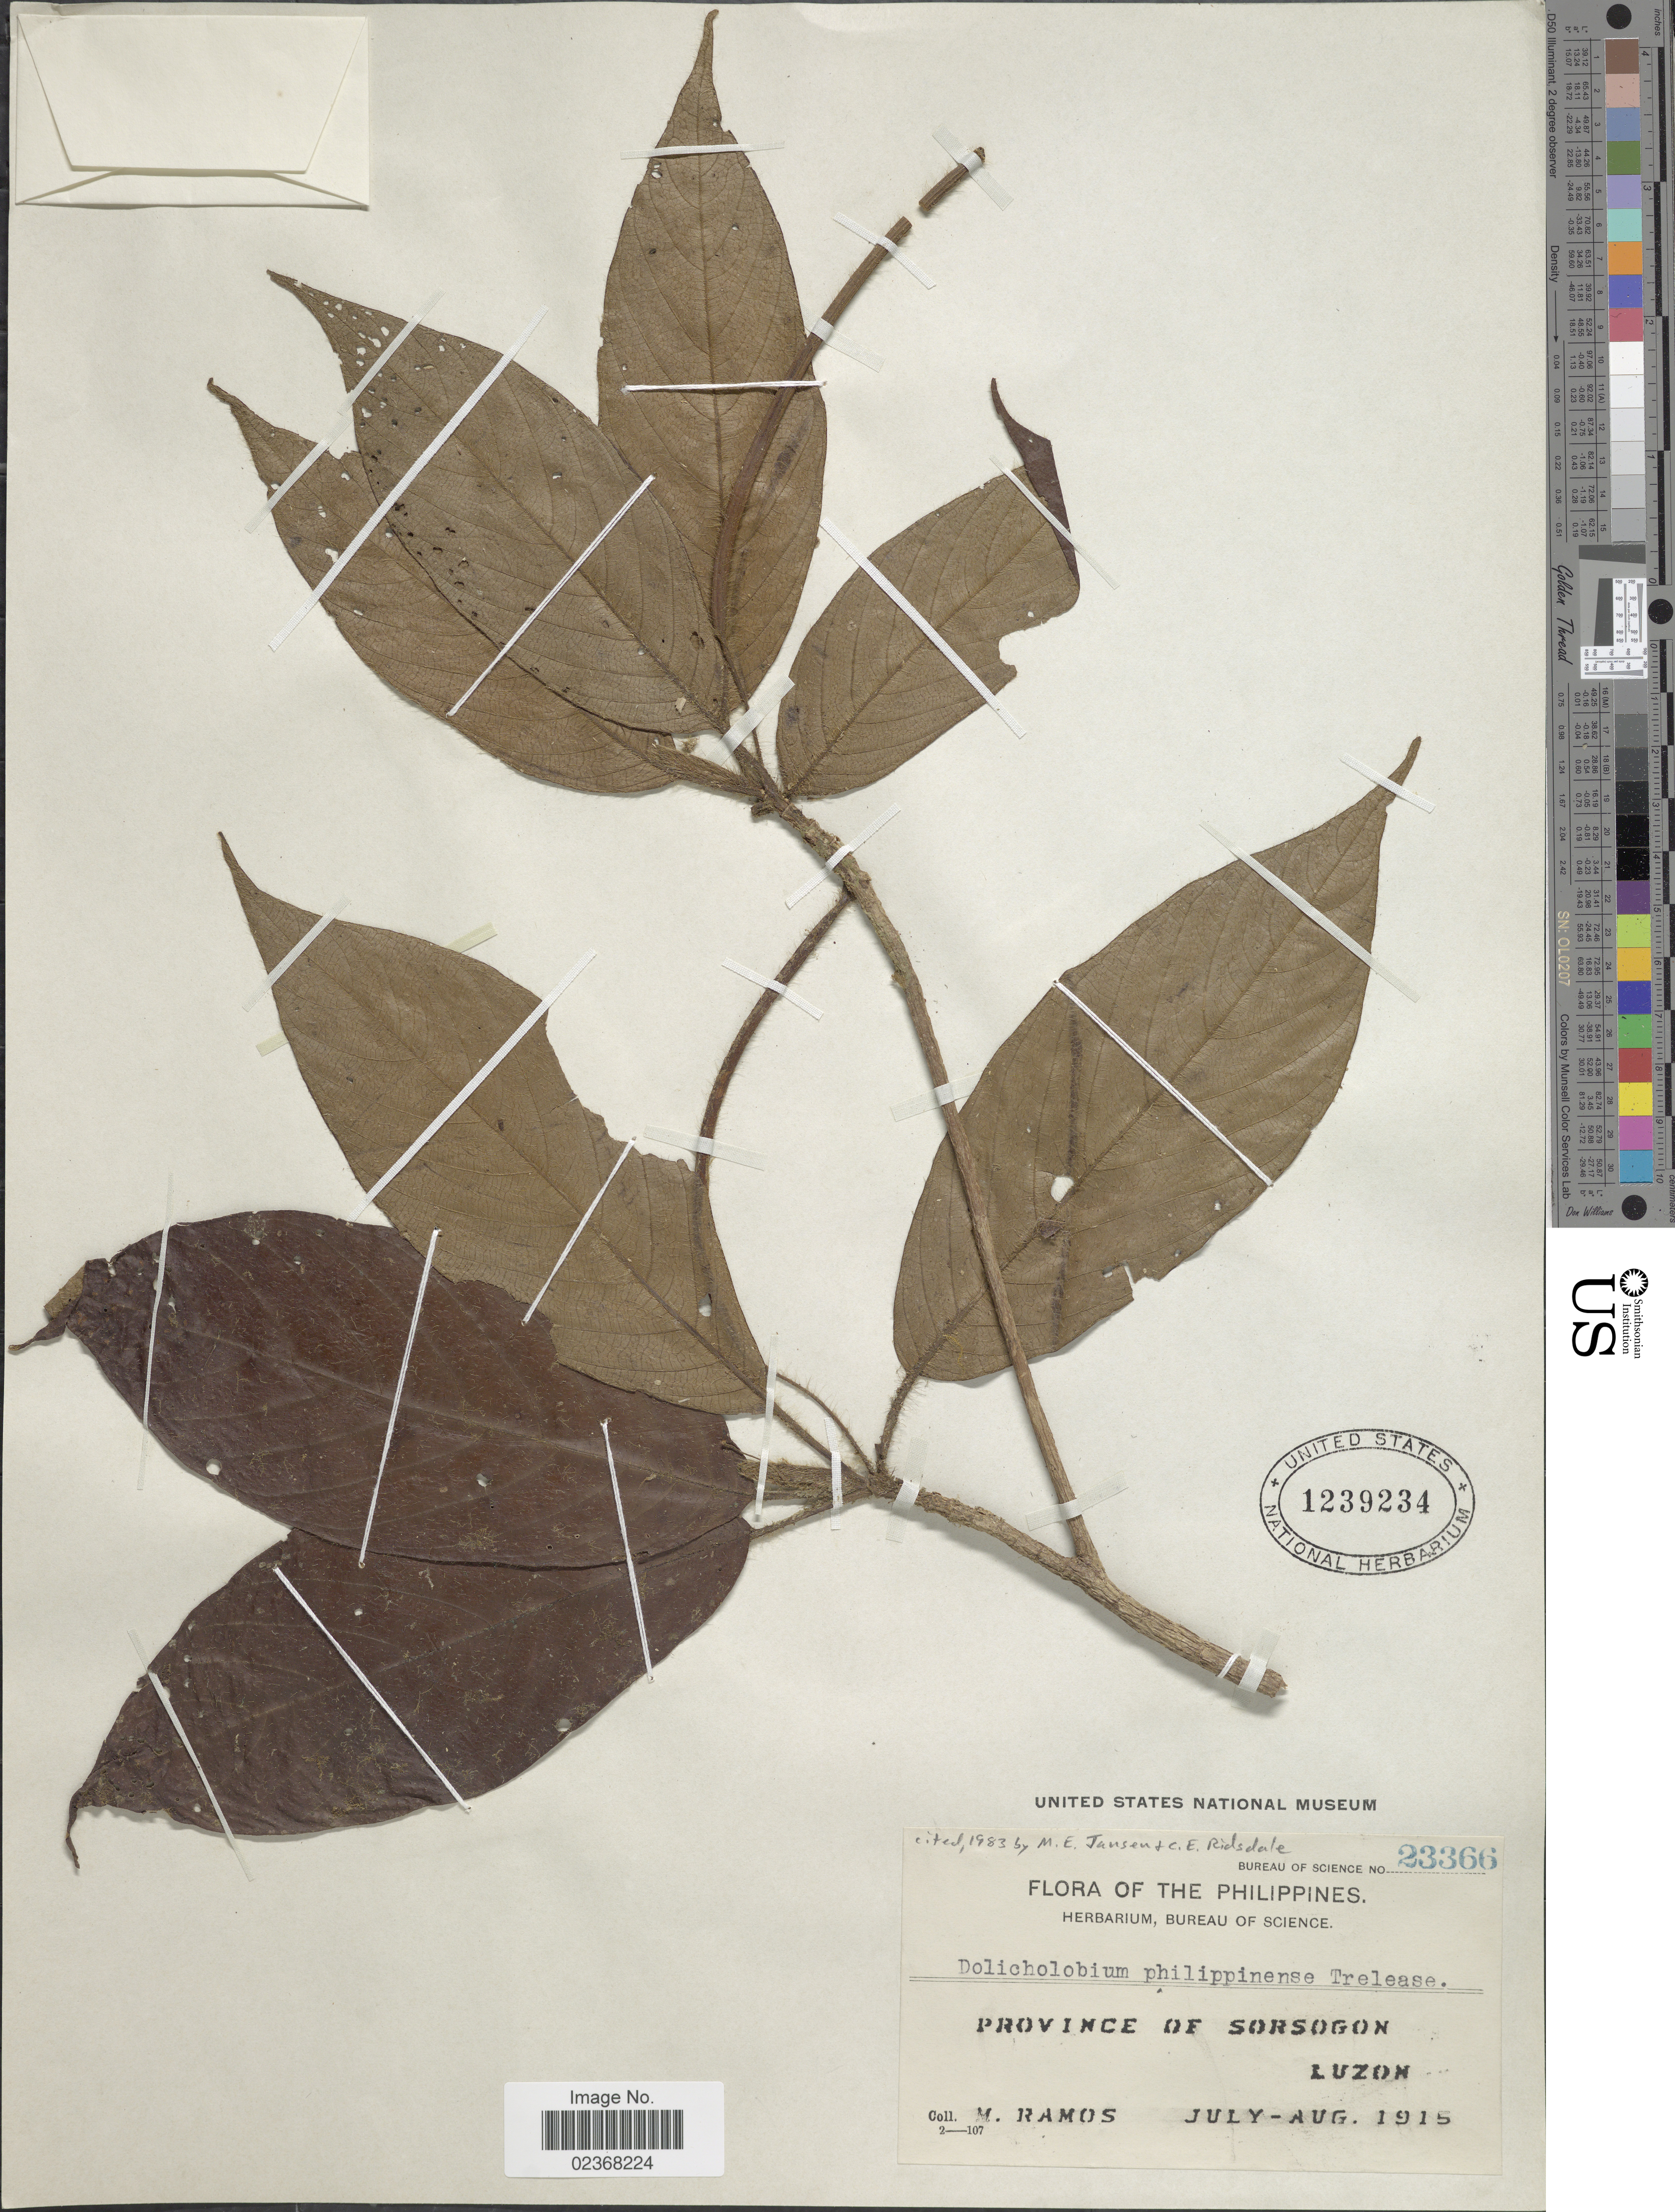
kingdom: Plantae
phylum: Tracheophyta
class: Magnoliopsida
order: Gentianales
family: Rubiaceae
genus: Dolicholobium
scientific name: Dolicholobium philippinense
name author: Trel. in Elmer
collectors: M. Ramos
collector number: Bureau of Science 23366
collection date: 1915-07/1915-08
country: Philippines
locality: Province of Sorsogon, Luzon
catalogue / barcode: US 1239234